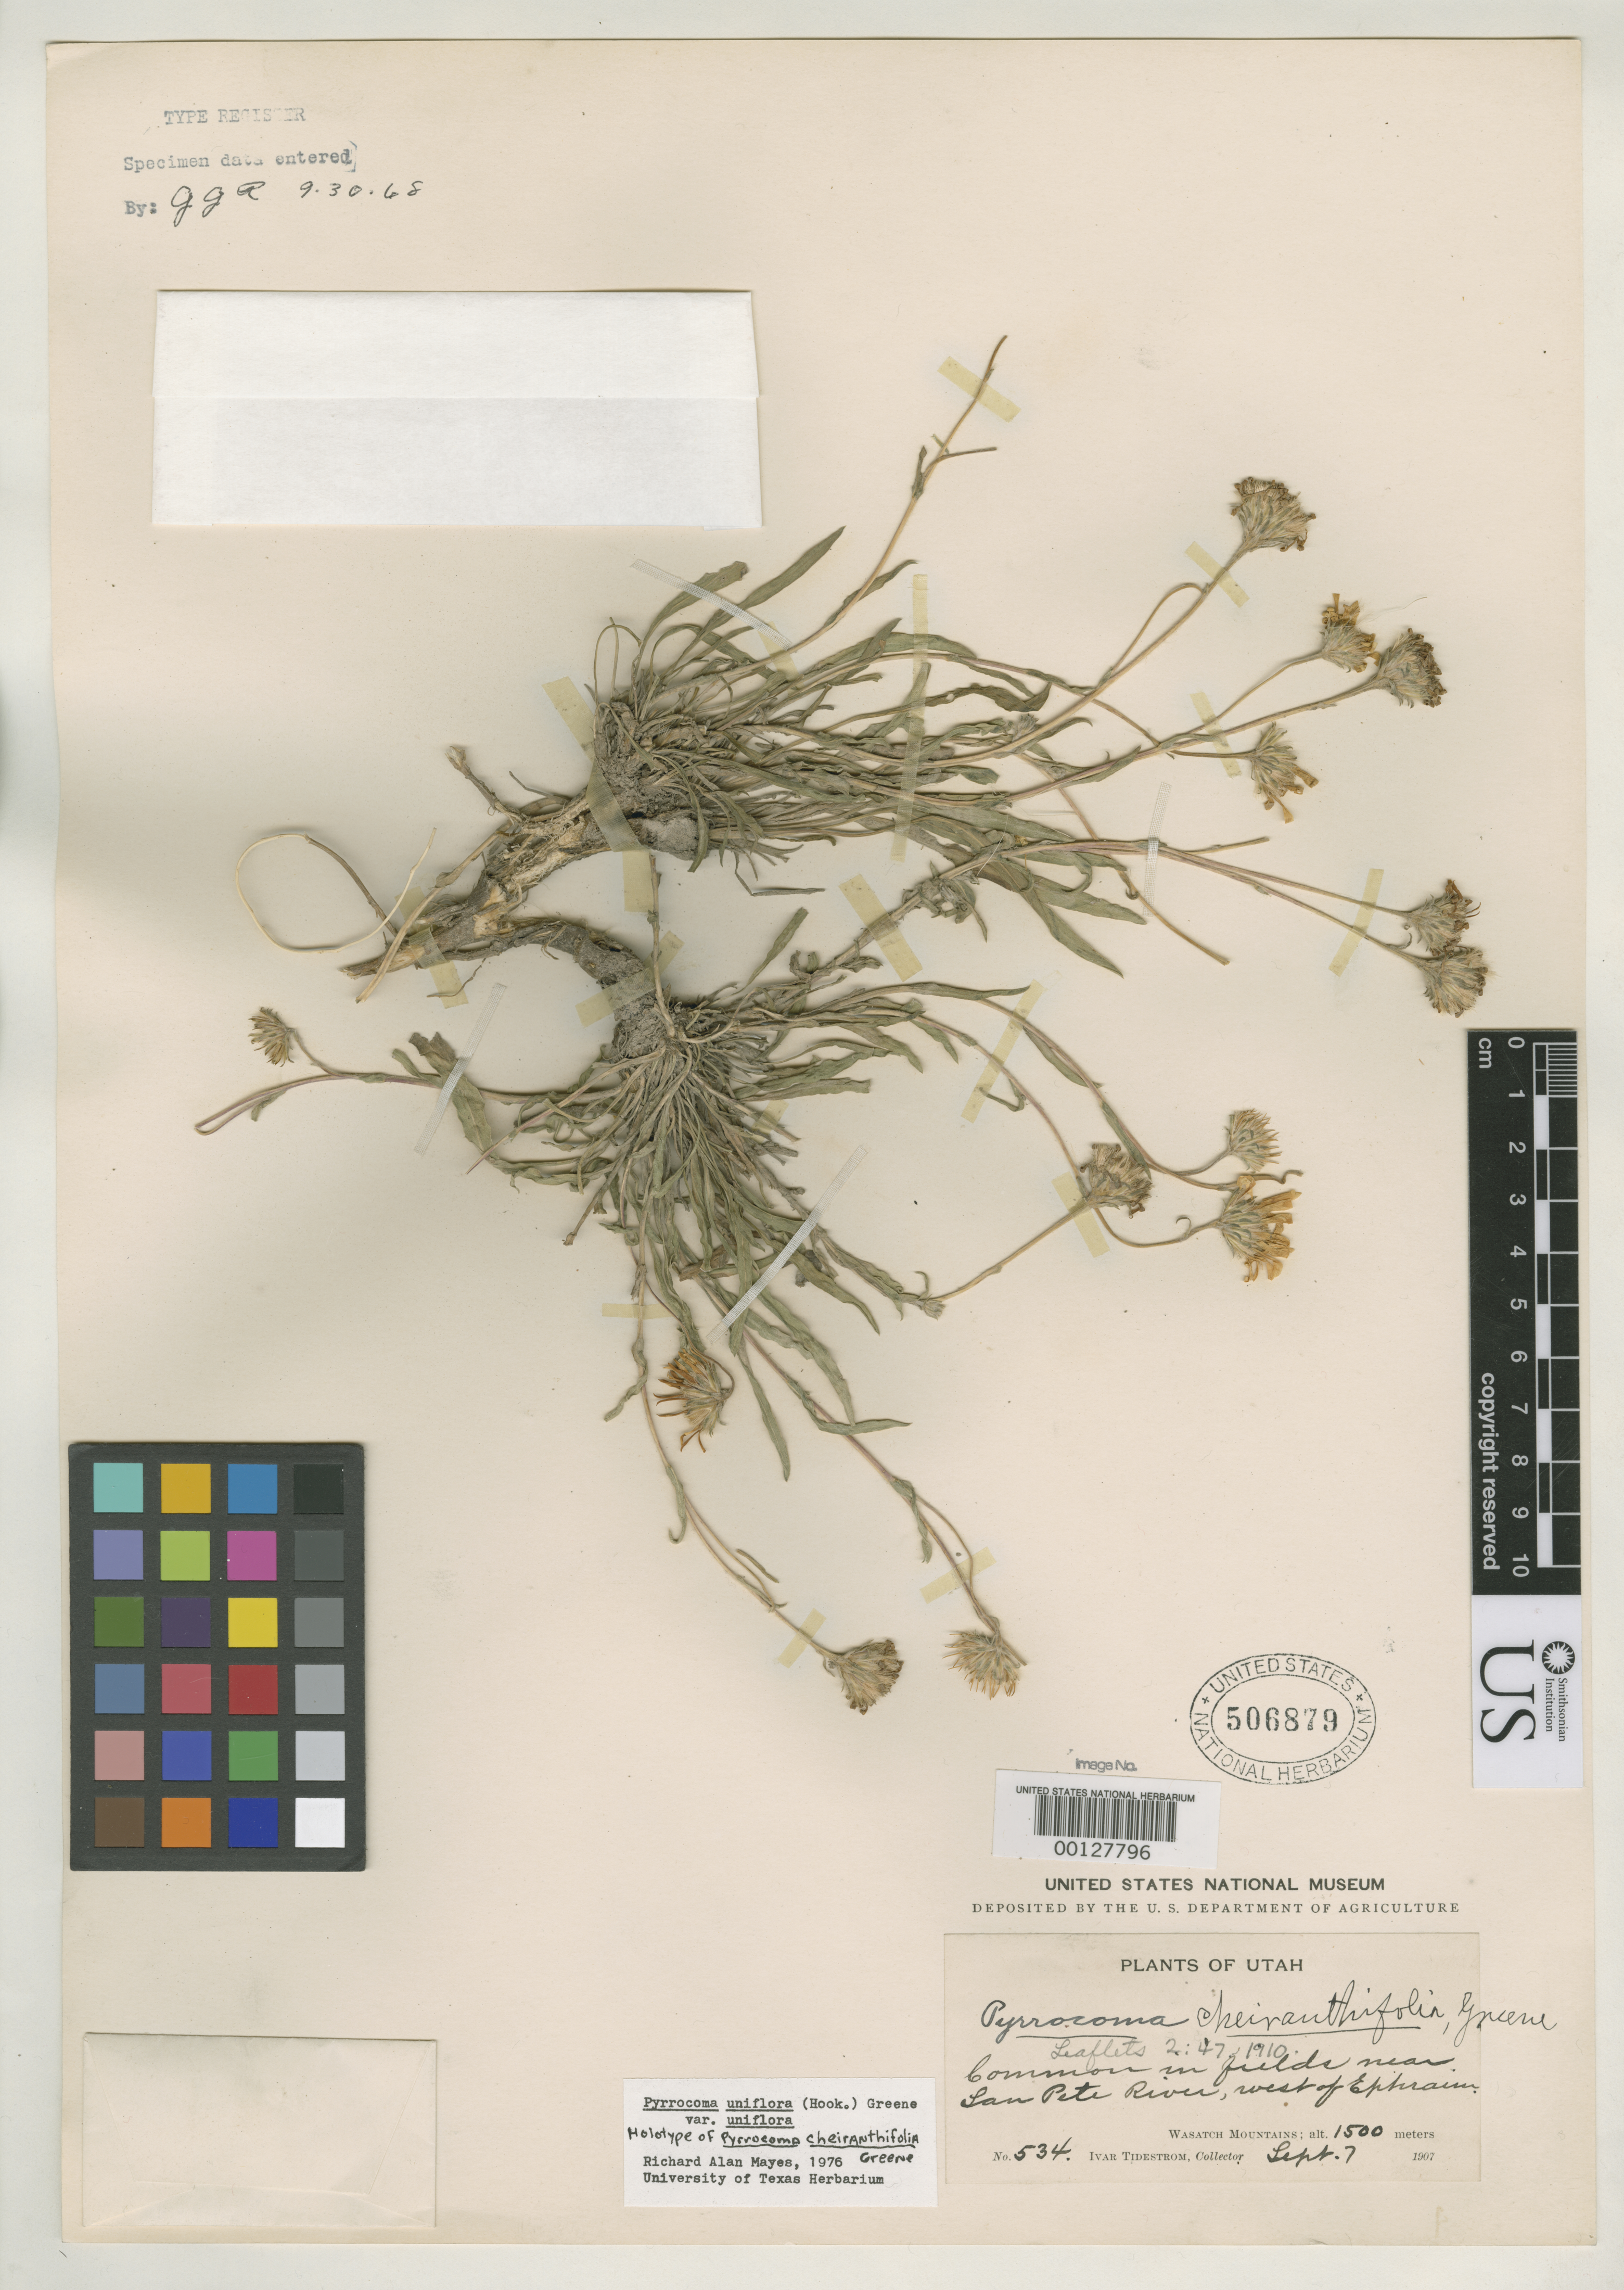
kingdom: Plantae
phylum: Tracheophyta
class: Magnoliopsida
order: Asterales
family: Asteraceae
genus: Pyrrocoma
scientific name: Pyrrocoma cheiranthifolia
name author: Greene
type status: Holotype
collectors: I. F. Tidestrom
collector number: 534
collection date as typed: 07 Sep 1907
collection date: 1907-09-07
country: United States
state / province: Utah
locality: W of Ephraim, San Pete River.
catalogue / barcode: US 506879